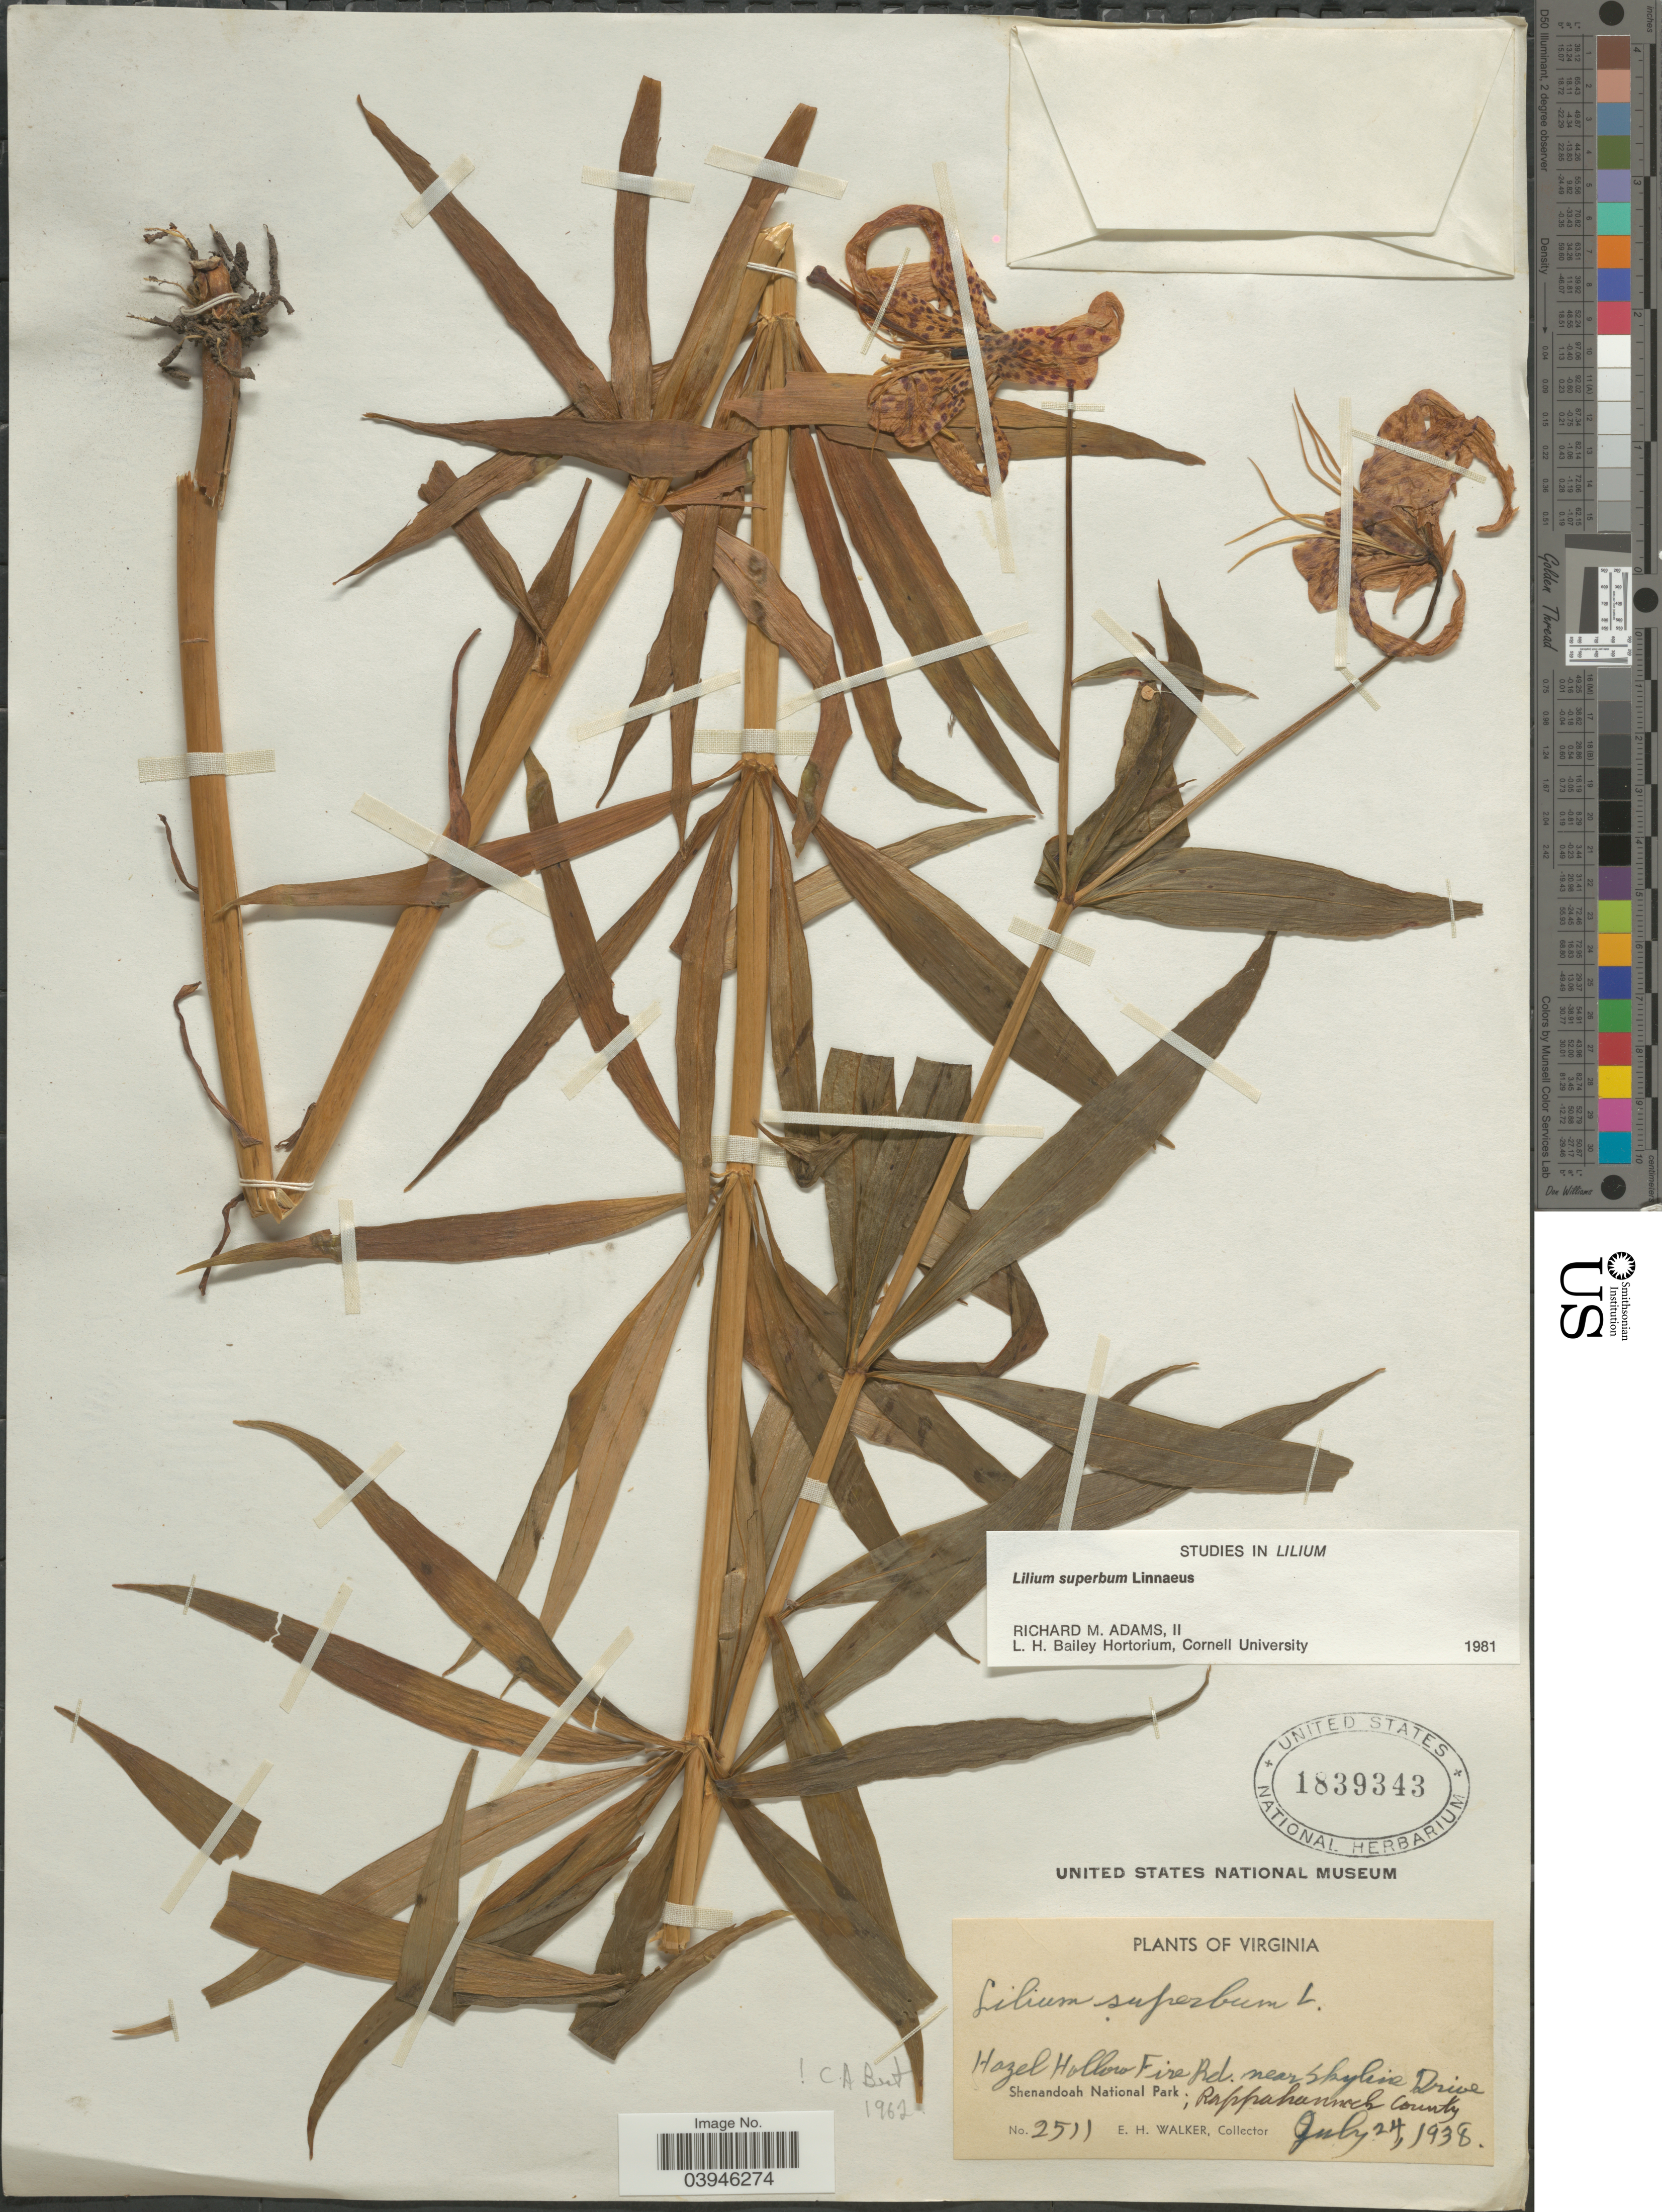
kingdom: Plantae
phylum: Tracheophyta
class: Liliopsida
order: Liliales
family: Liliaceae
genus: Lilium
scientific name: Lilium superbum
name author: L.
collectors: E. H. Walker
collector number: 2511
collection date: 1938-07-24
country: United States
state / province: Virginia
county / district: Rappahannock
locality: Hazel Hollow Fire Rd. near Skyline Drive. Shenandoah National Park.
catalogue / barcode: US 1839343